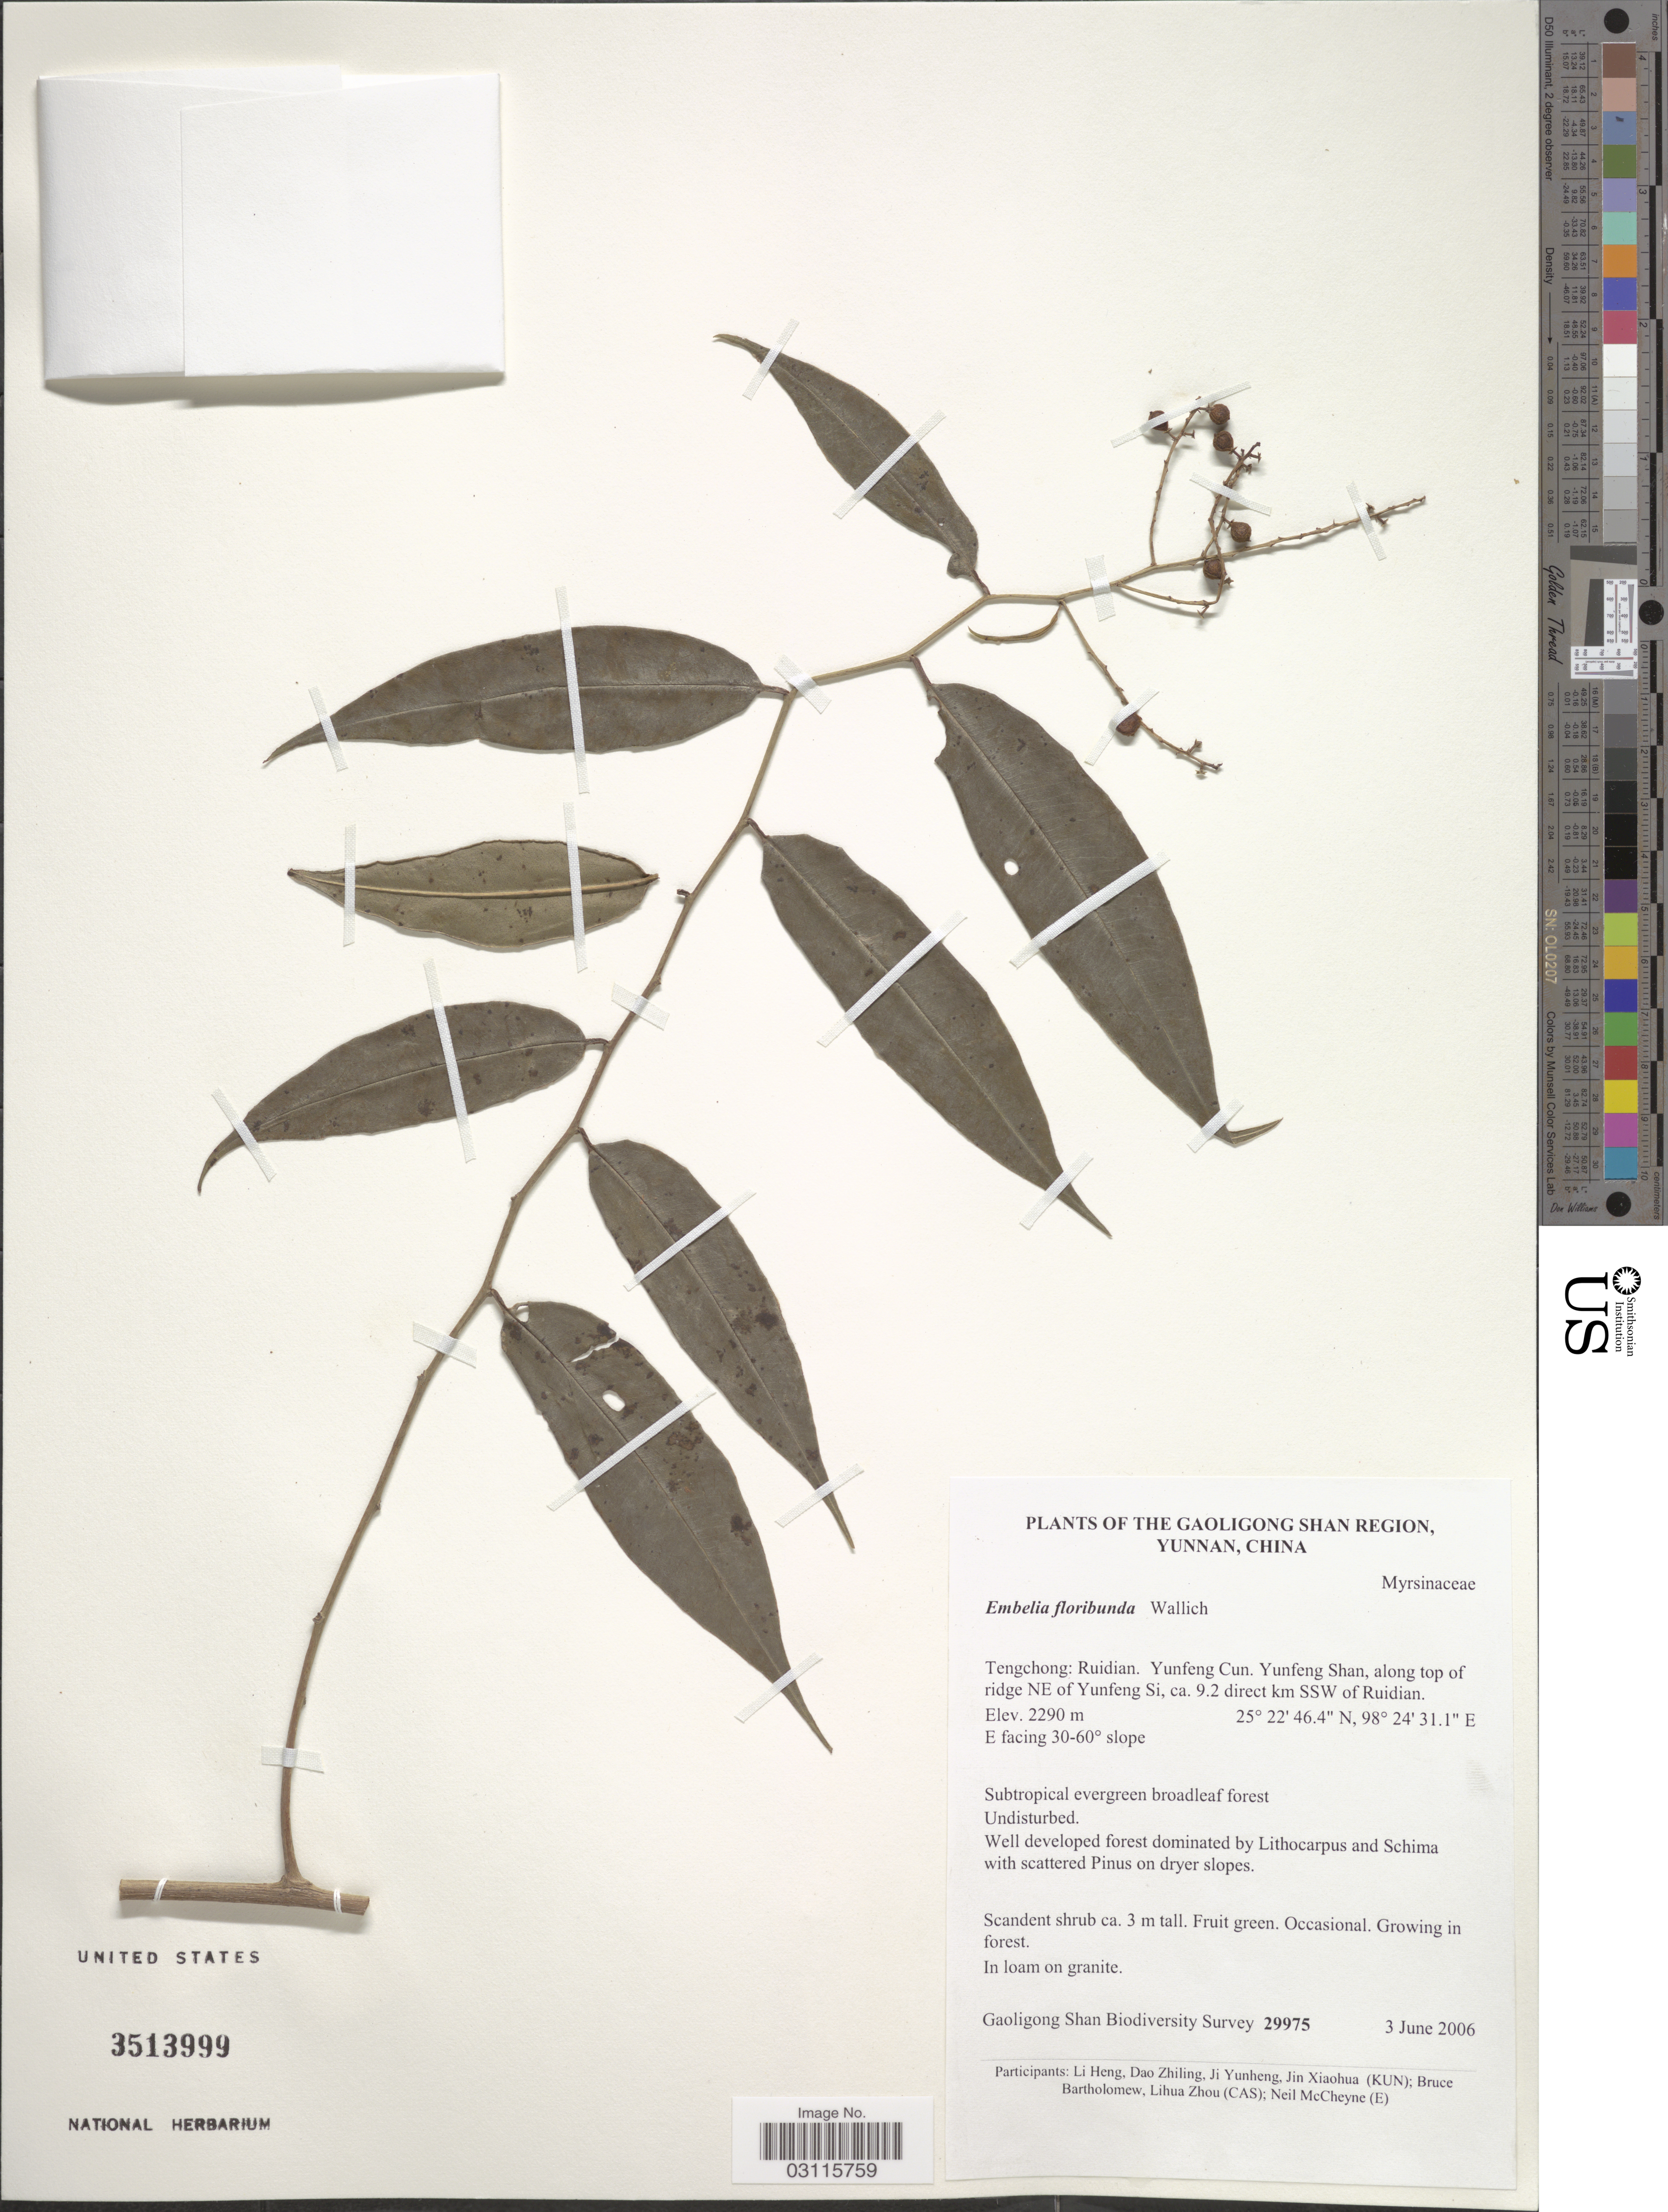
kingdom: Plantae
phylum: Tracheophyta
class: Magnoliopsida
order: Ericales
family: Primulaceae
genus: Embelia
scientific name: Embelia floribunda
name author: Wall.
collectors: Gaoligong Shan Biodiversity Survey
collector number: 29975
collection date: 2006-06-03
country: China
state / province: Yunnan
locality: The Gaoligong Shan Region. Tengchong: Ruidian. Yunfeng Cun. Yunfeng Shan, along top of ridge NE of Yunfeng Si, ca. 9.2 direct km SSW of Ruidian. E facing 30-60° slope.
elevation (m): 2290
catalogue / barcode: US 3513999